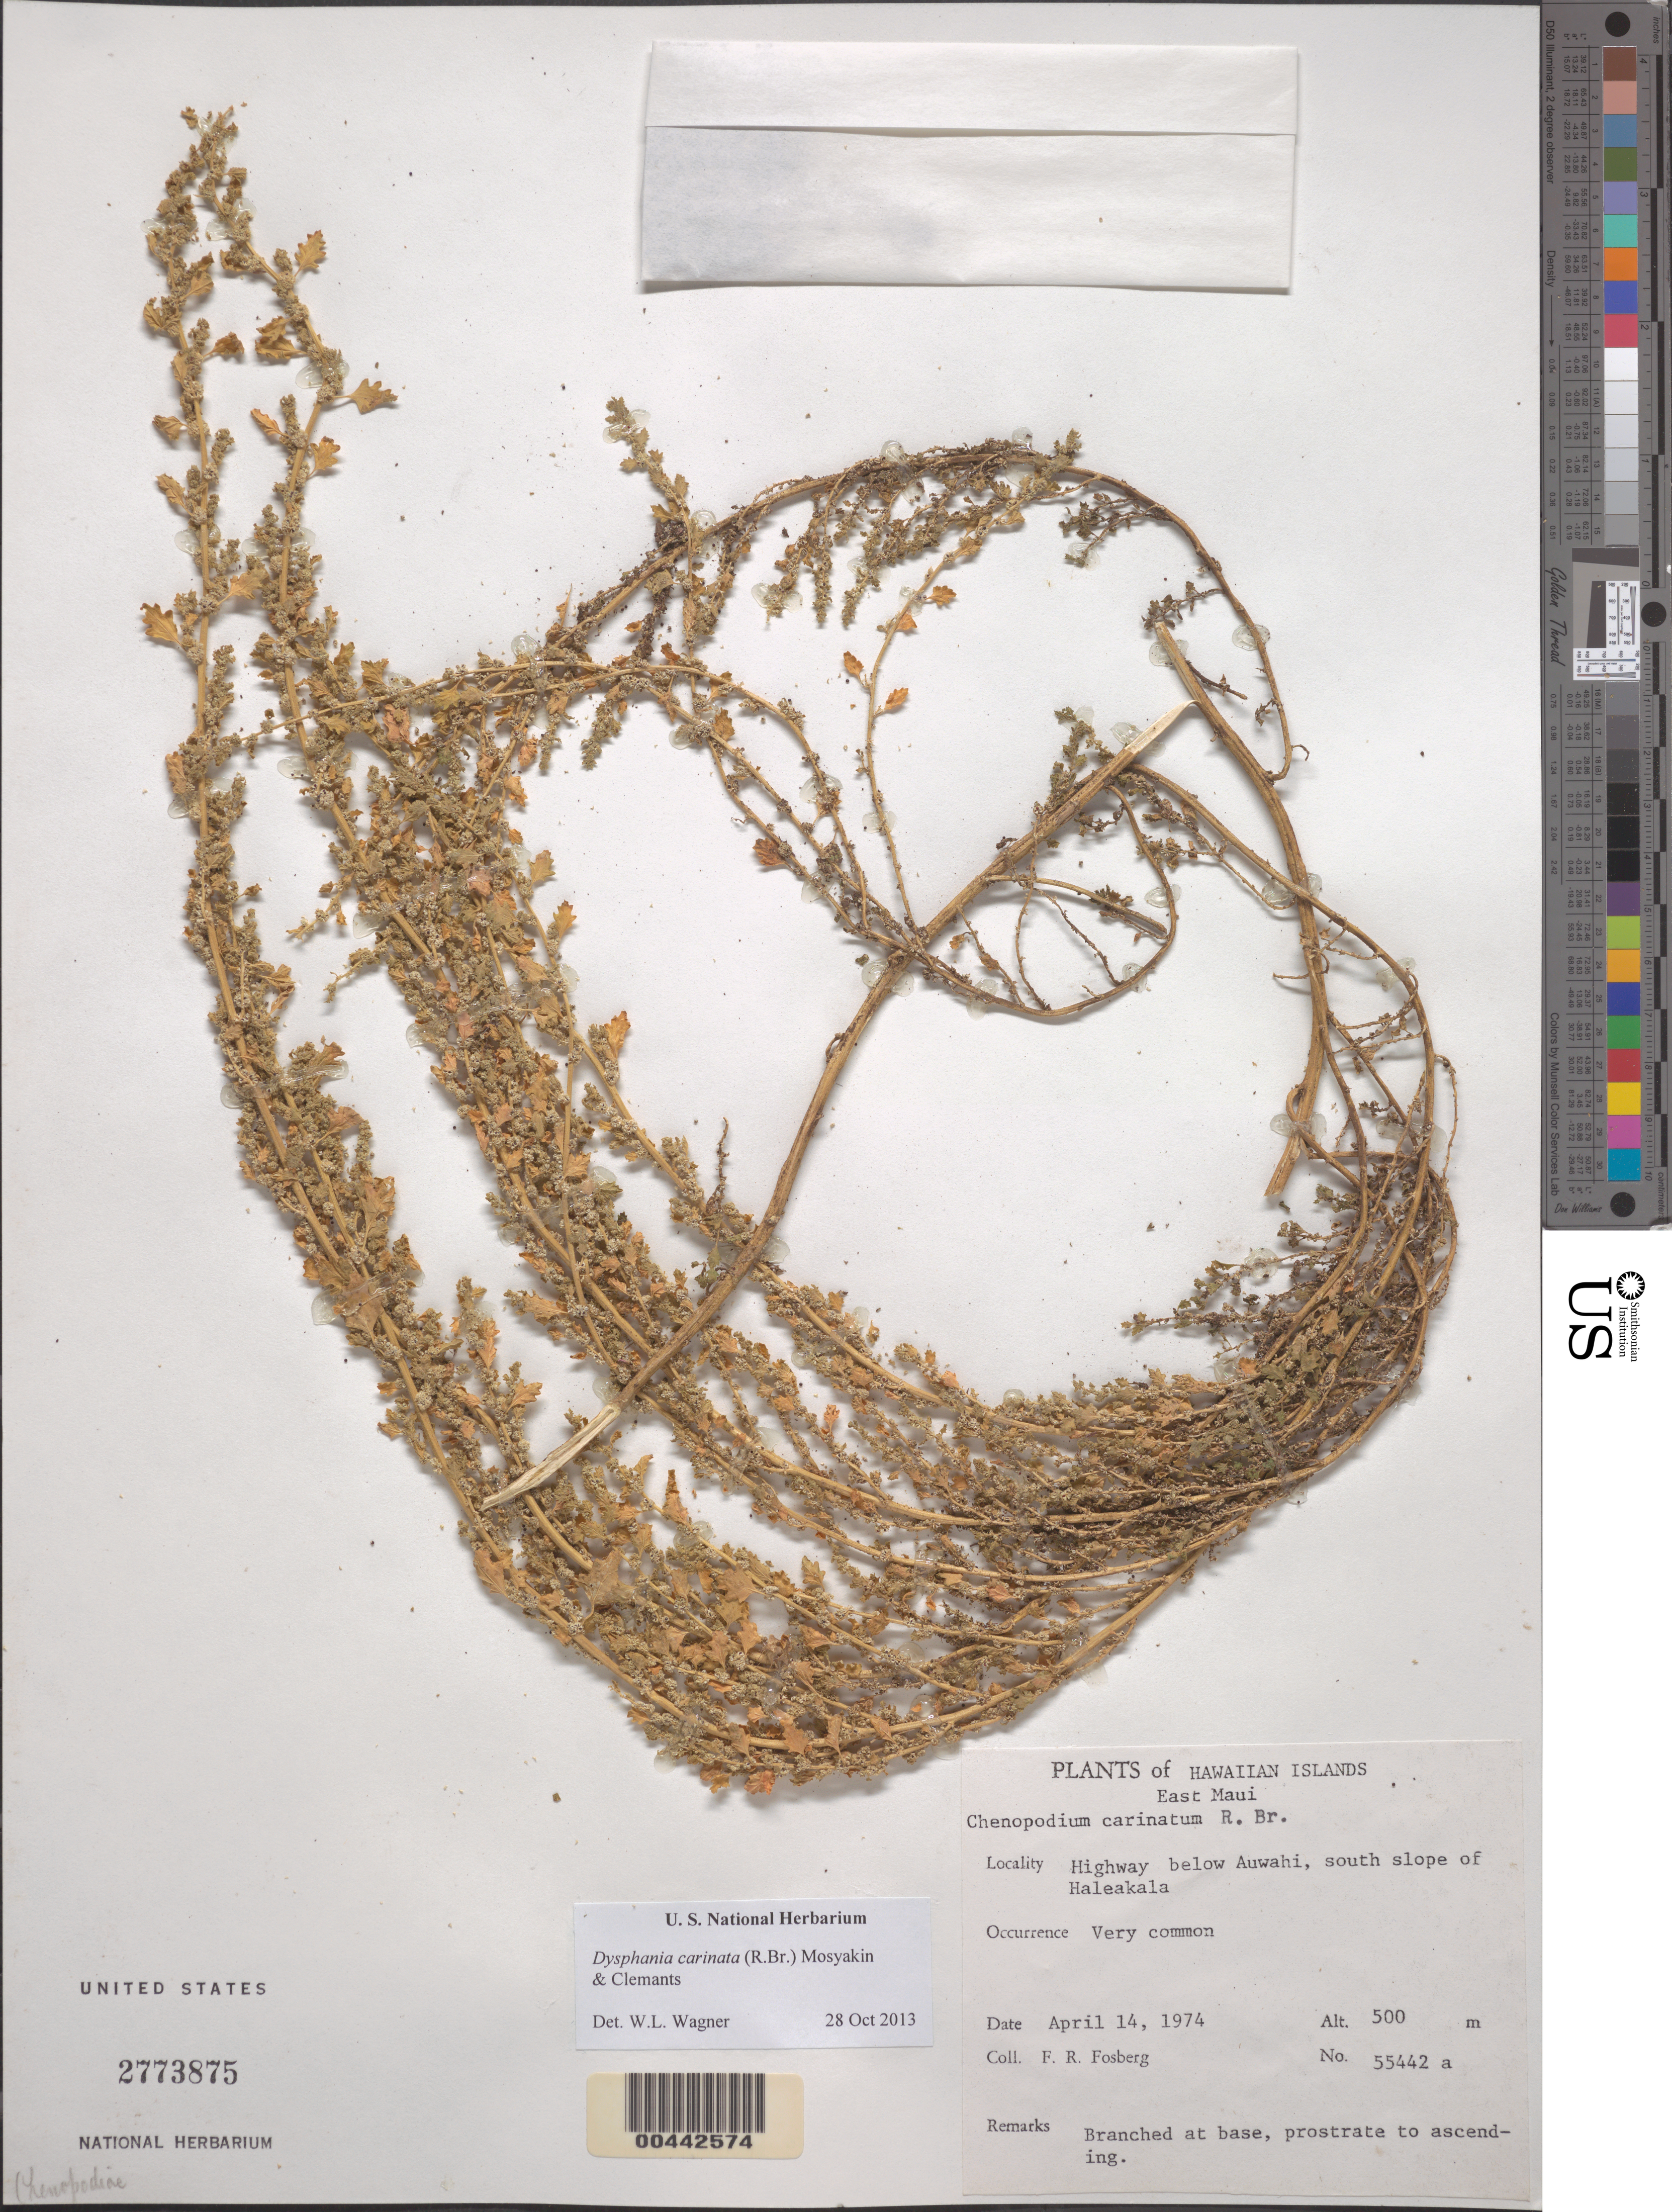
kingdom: Plantae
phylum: Tracheophyta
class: Magnoliopsida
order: Caryophyllales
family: Amaranthaceae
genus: Dysphania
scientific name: Dysphania carinata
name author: (R. Br.) Mosyakin & Clemants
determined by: Wagner, W. L., (BOT), Smithsonian Institution - National Museum of Natural History (UNITED STATES)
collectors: F. R. Fosberg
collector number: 55442a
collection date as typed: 14 Apr 1974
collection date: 1974-04-14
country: United States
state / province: Hawaii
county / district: Maui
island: Maui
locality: East Maui, Highway below Auwahi, south slope of Haleakala.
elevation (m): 500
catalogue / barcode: US 2773875